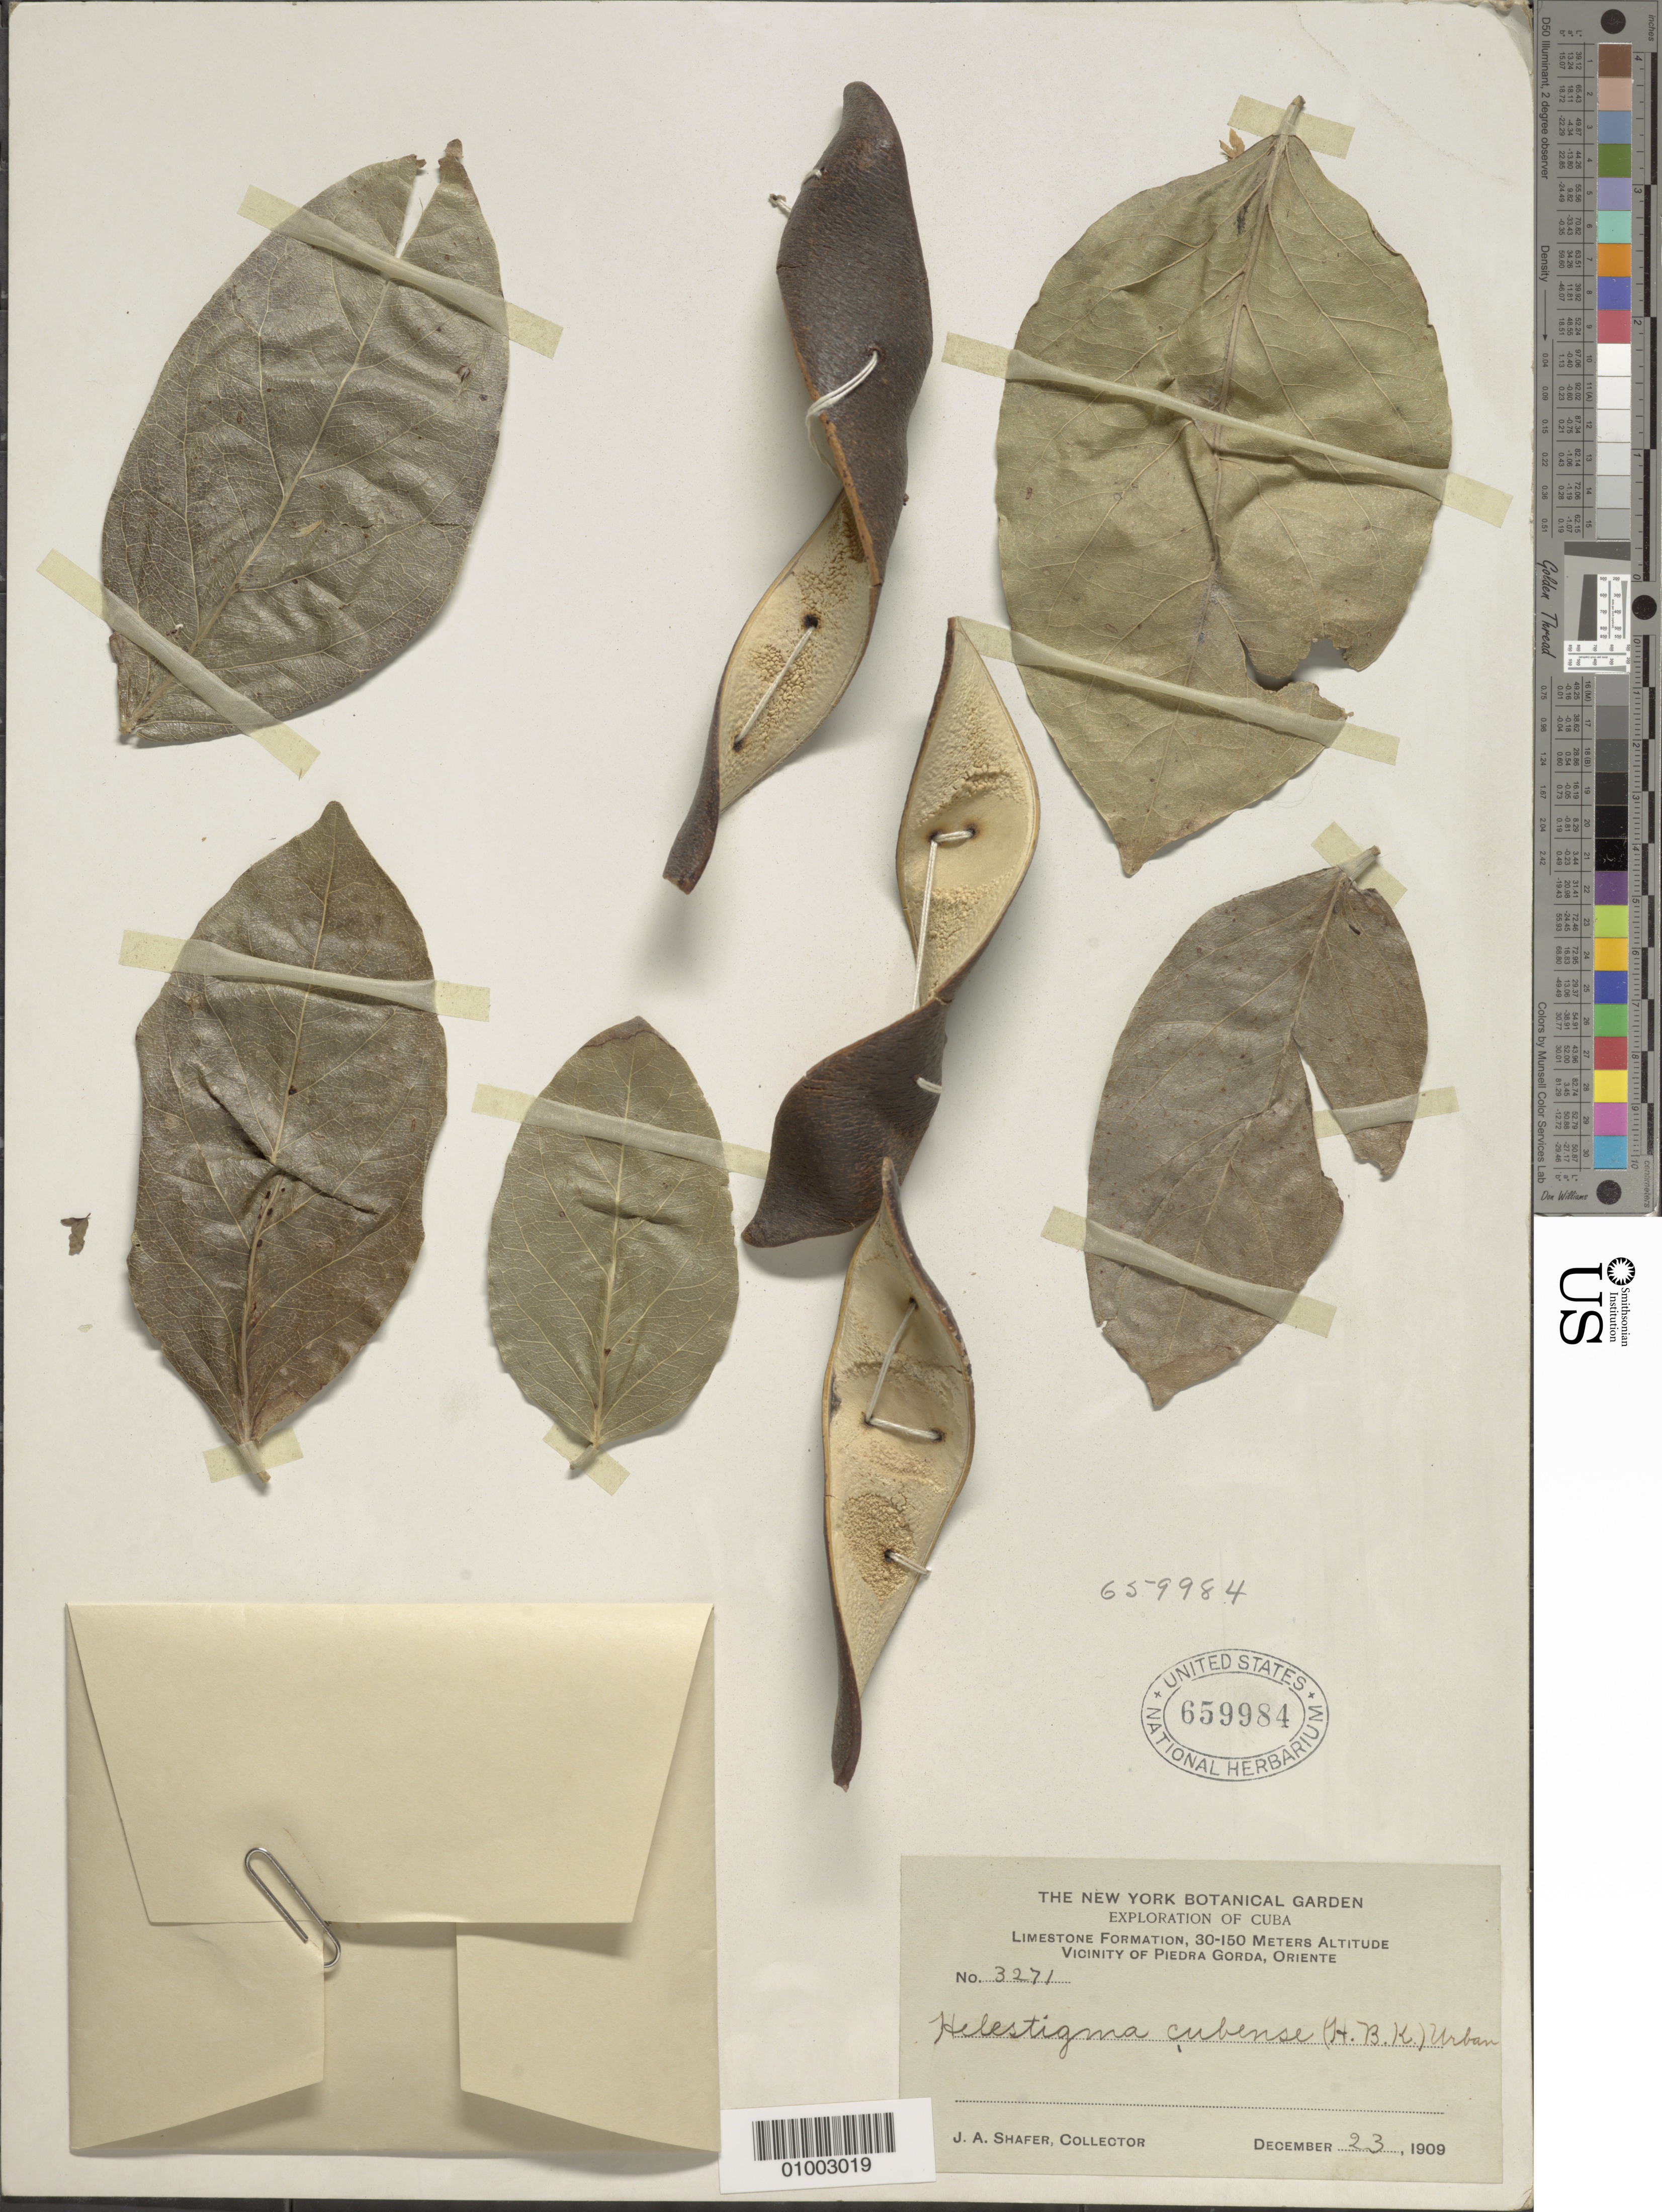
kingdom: Plantae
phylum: Tracheophyta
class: Magnoliopsida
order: Fabales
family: Fabaceae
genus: Hebestigma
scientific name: Hebestigma cubense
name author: (Kunth) Urb.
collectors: J. A. Shafer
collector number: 3271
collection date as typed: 23 Dec 1909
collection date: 1909-12-23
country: Cuba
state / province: Oriente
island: Cuba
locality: Vicinity of Piedra Gorda, Limestone formation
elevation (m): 30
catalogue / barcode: US 659984